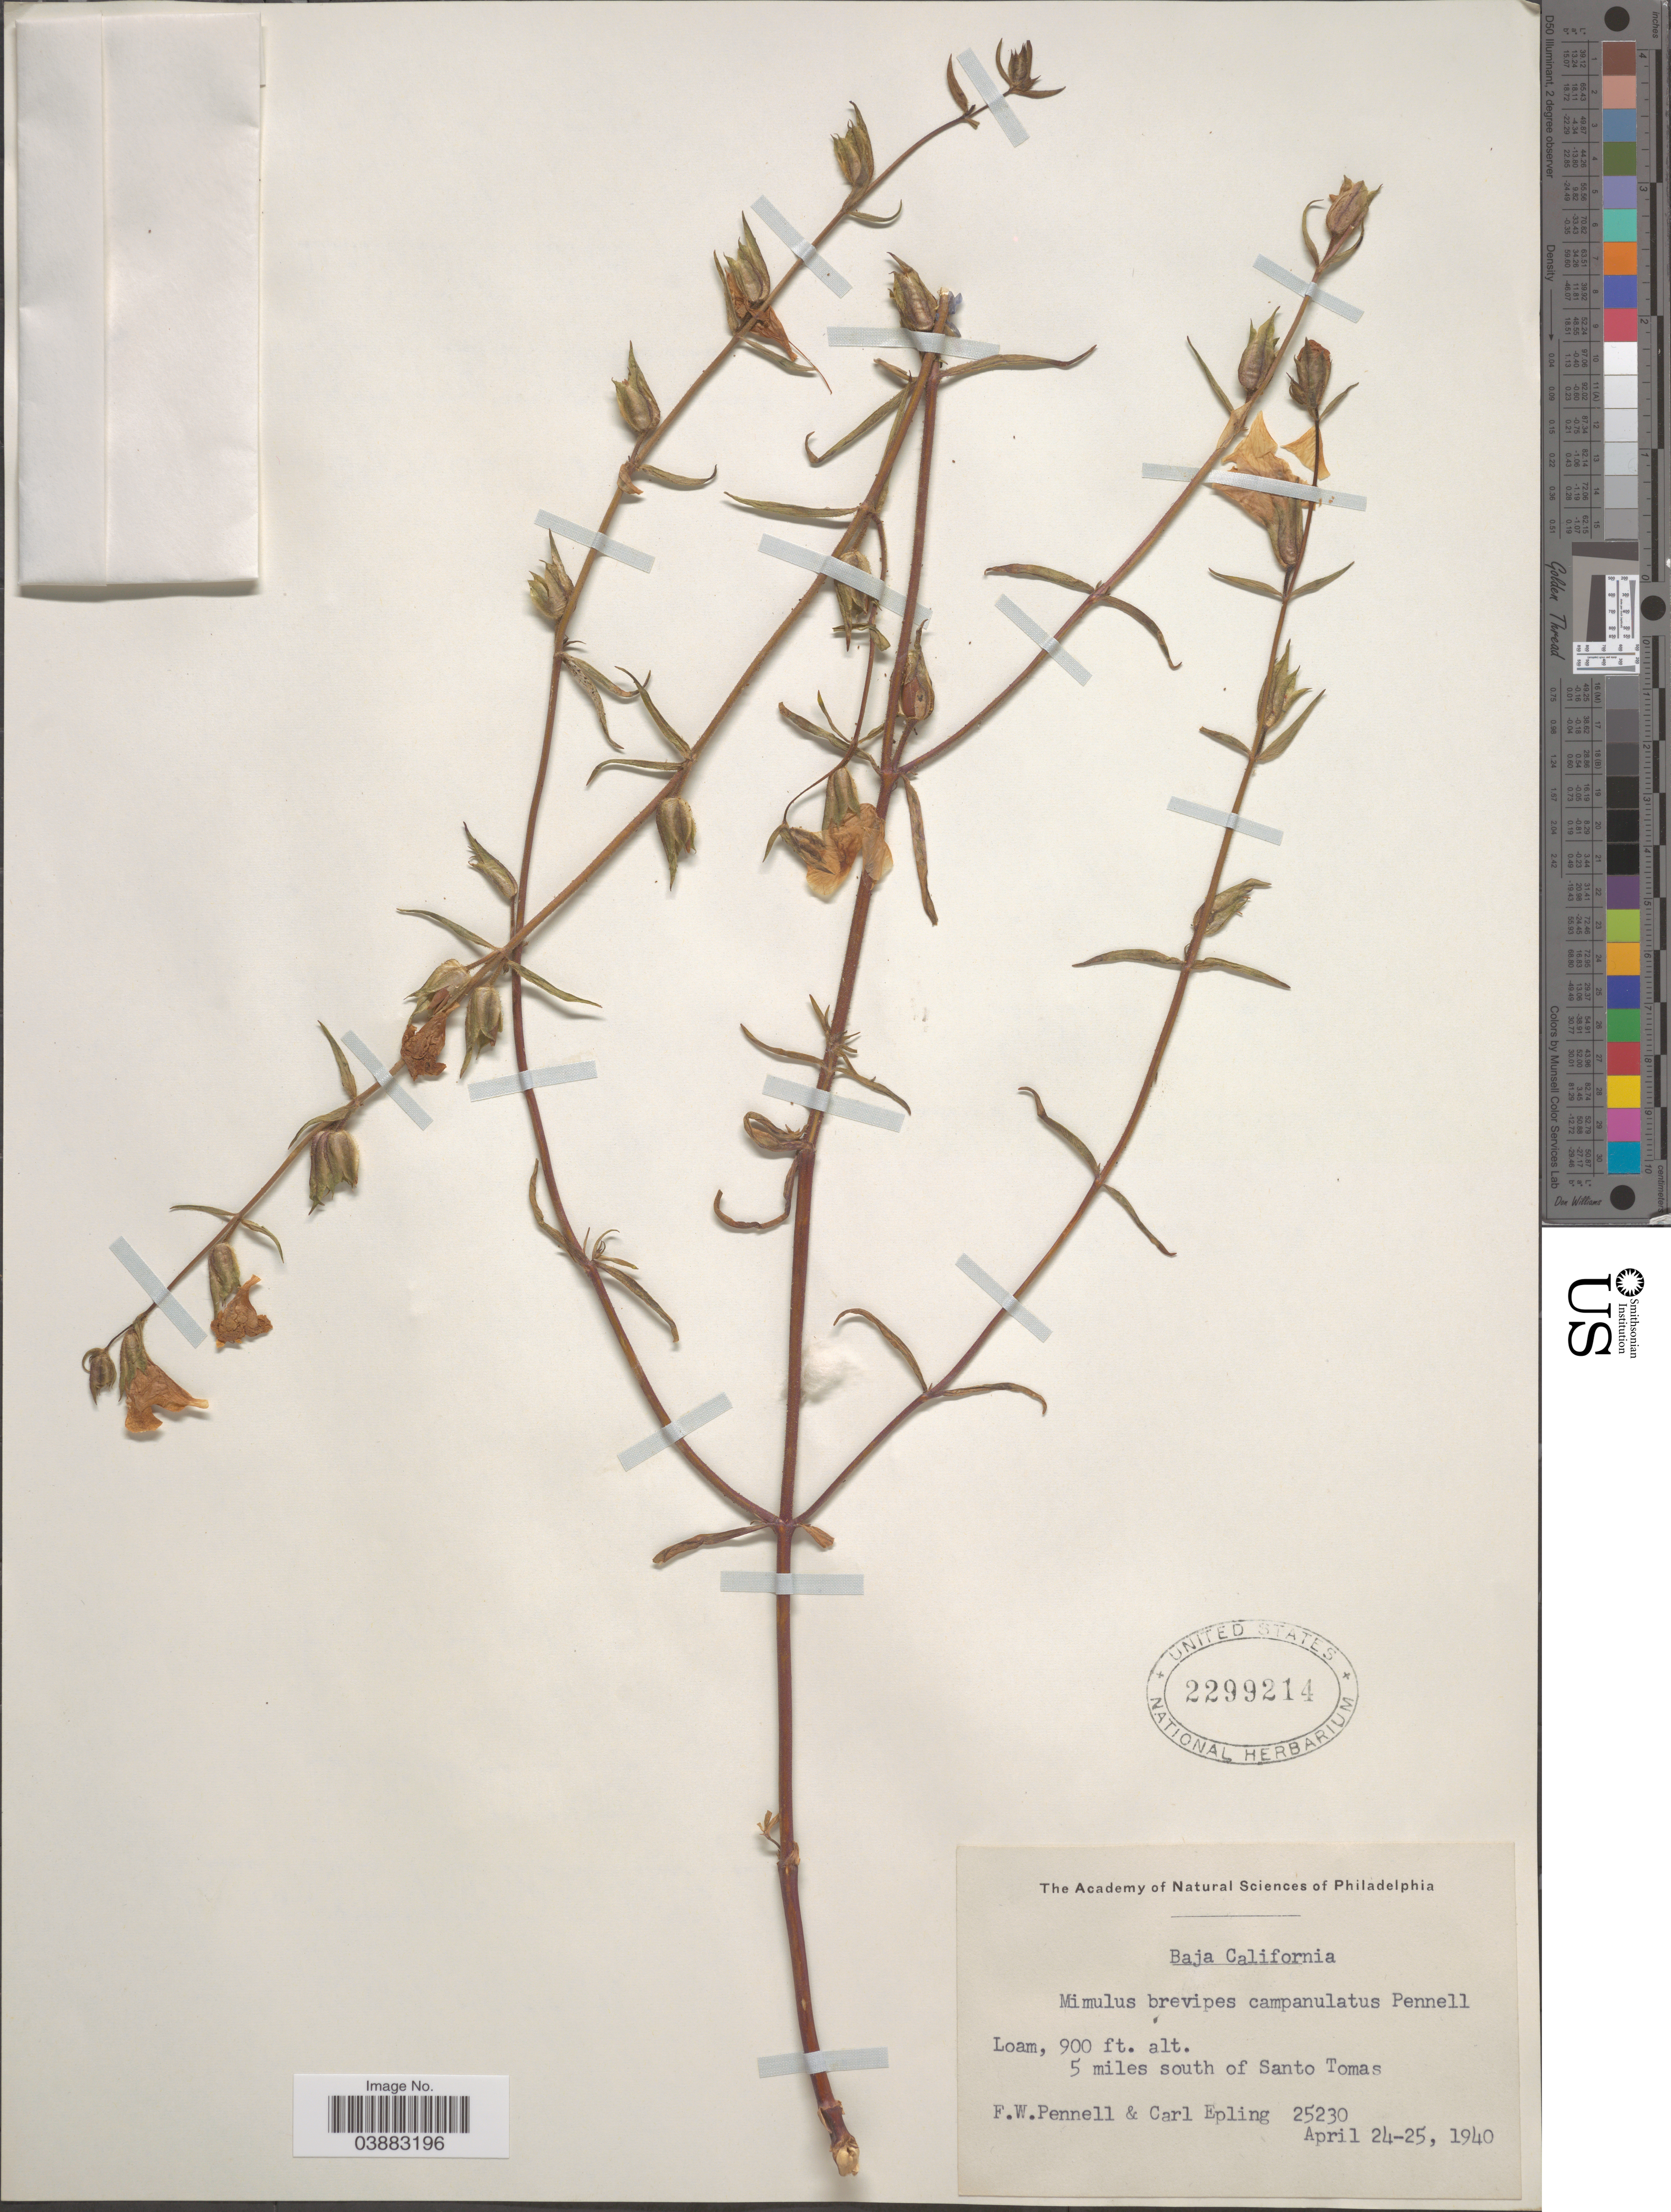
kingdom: Plantae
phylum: Tracheophyta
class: Magnoliopsida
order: Lamiales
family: Phrymaceae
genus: Mimulus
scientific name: Mimulus brevipes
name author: Benth.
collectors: F. W. Pennell & C. C. Epling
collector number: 25230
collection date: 1940-04-24/1940-04-25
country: Mexico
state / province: Baja California Norte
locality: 5 miles south of Santo Tomas.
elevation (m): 274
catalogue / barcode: US 2299214